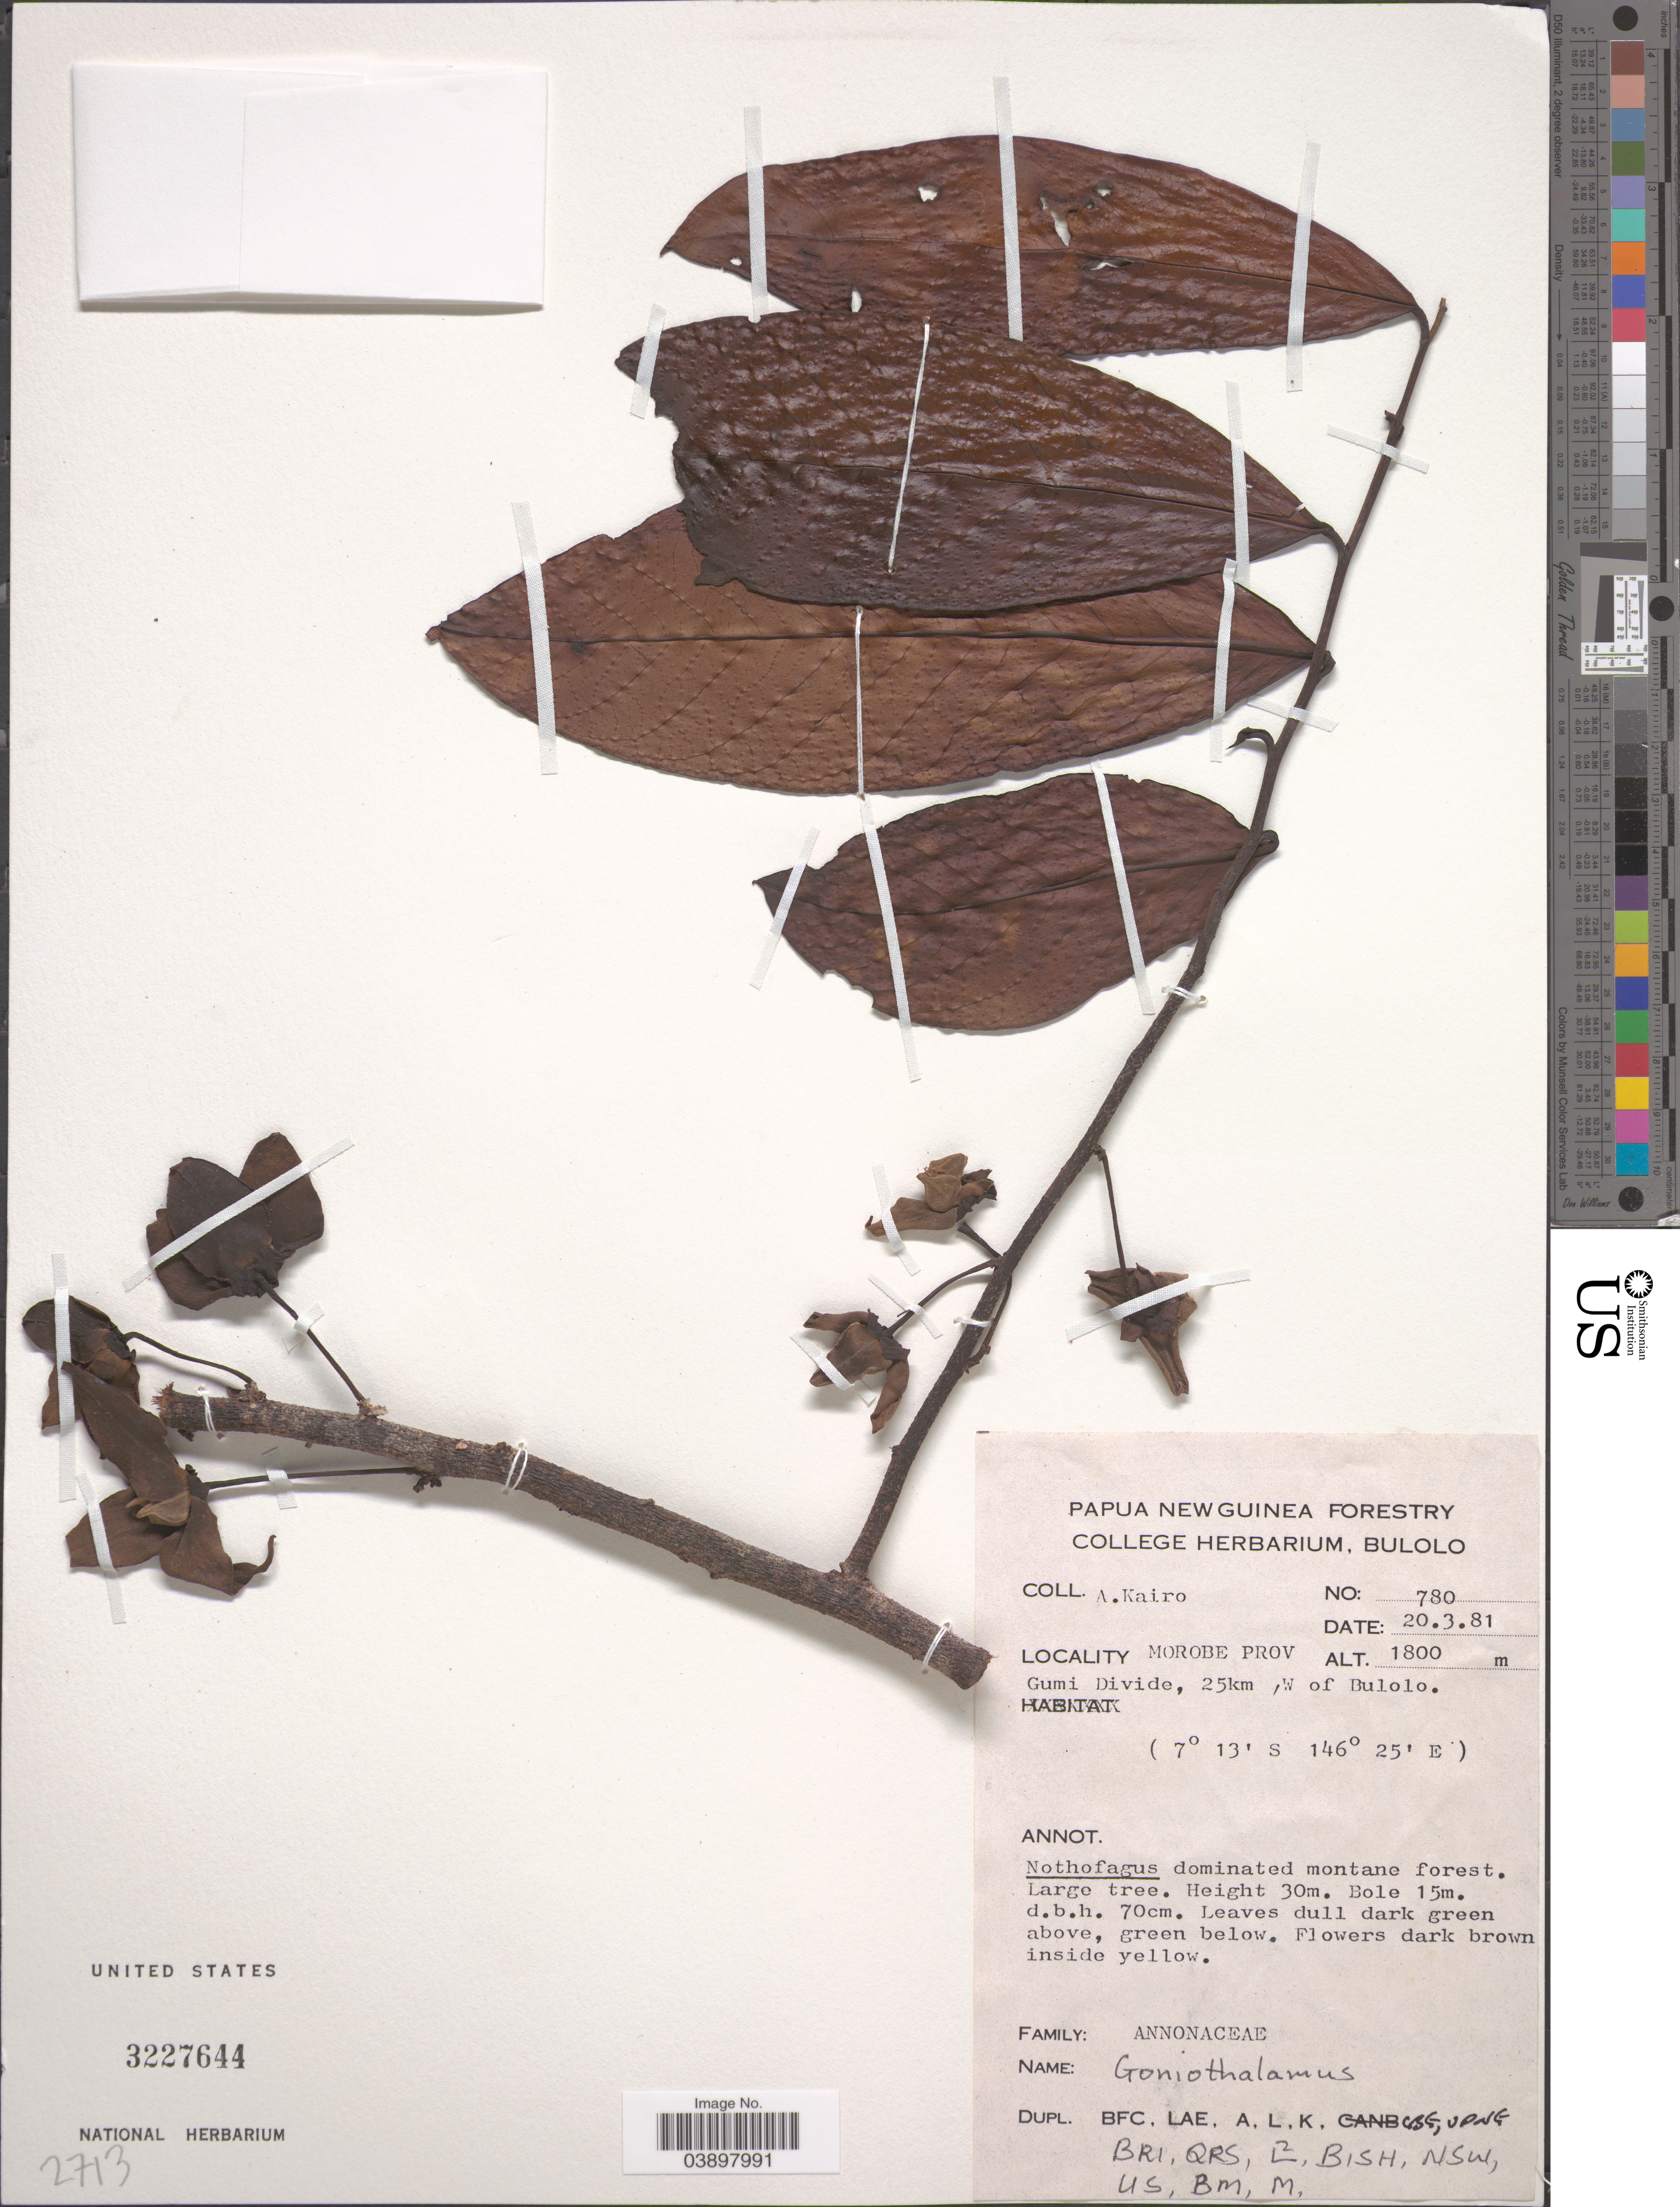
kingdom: Plantae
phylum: Tracheophyta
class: Magnoliopsida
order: Magnoliales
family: Annonaceae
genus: Goniothalamus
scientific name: Goniothalamus sp.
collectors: A. Kairo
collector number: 780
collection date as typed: Transcribed d/m/y: 20/3/81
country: Papua New Guinea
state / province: Morobe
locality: Gumi Divide, 25km W of Bulolo.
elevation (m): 1800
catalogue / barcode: US 3227644